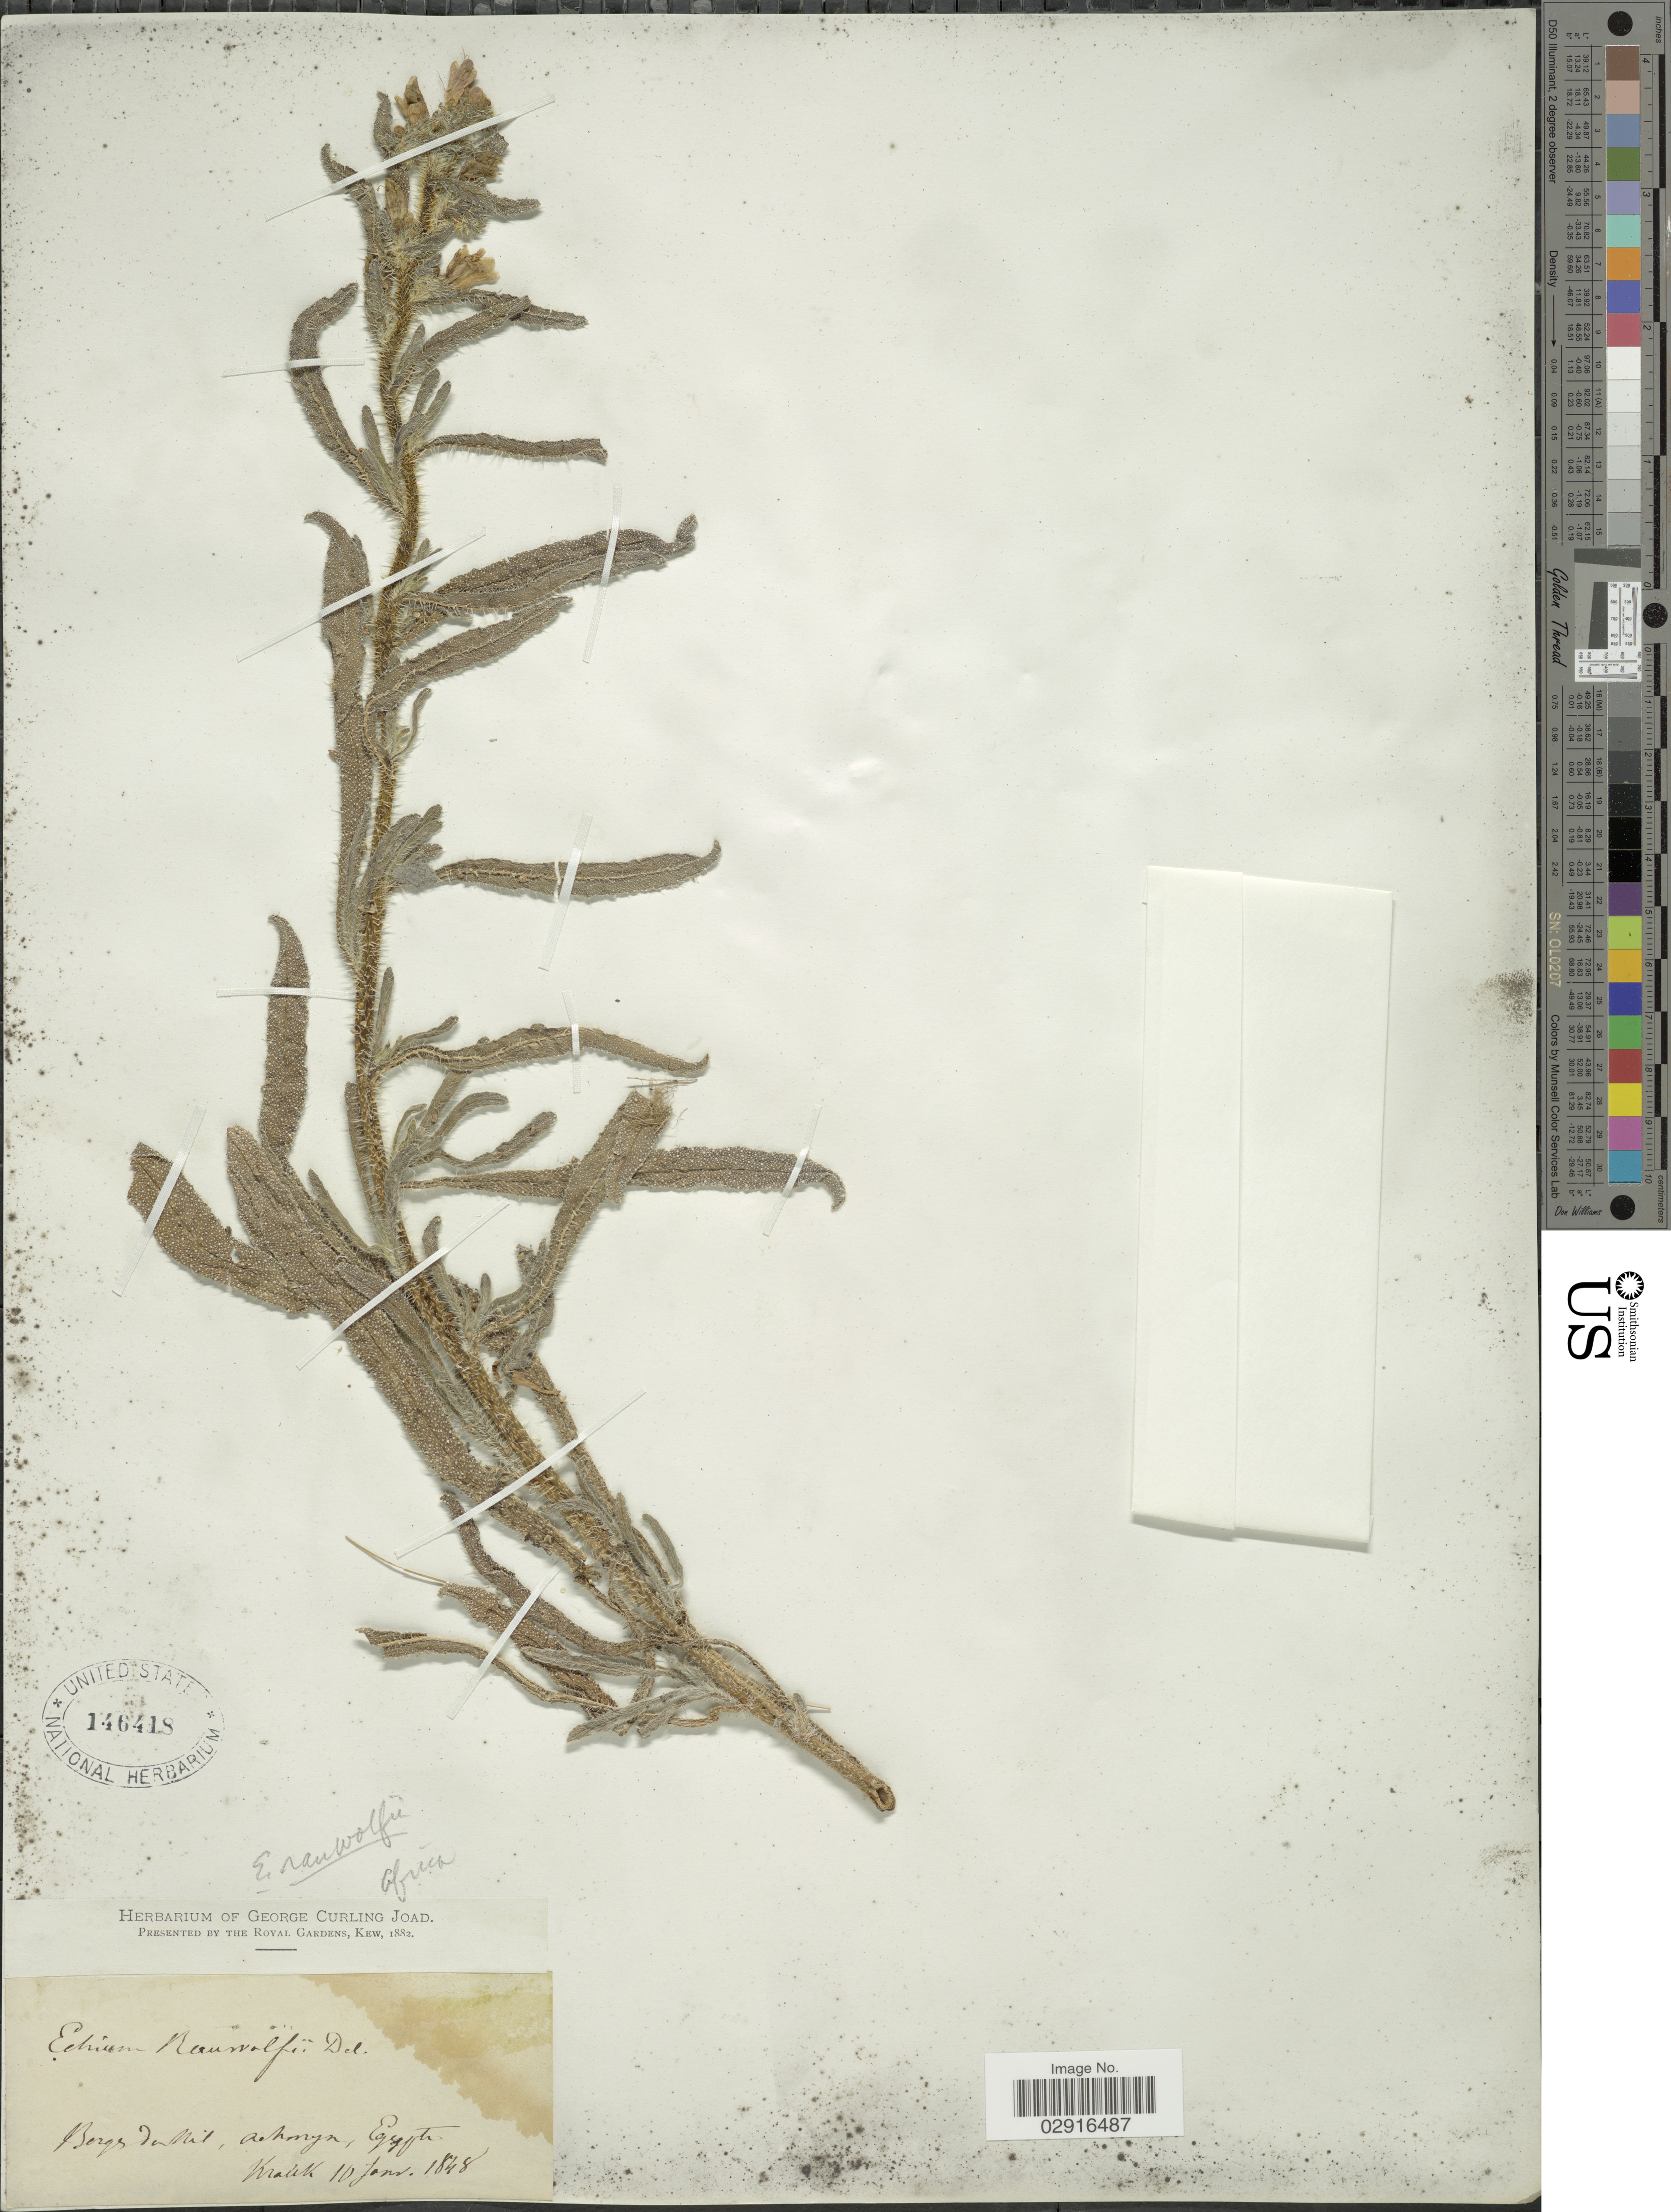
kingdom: Plantae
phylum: Tracheophyta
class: Magnoliopsida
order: Boraginales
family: Boraginaceae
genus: Echium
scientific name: Echium rauwolfii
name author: Delile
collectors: Kralik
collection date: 1848-01-10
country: Egypt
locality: Berges du Nil, Achmyn. [interpreted]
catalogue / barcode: US 146418